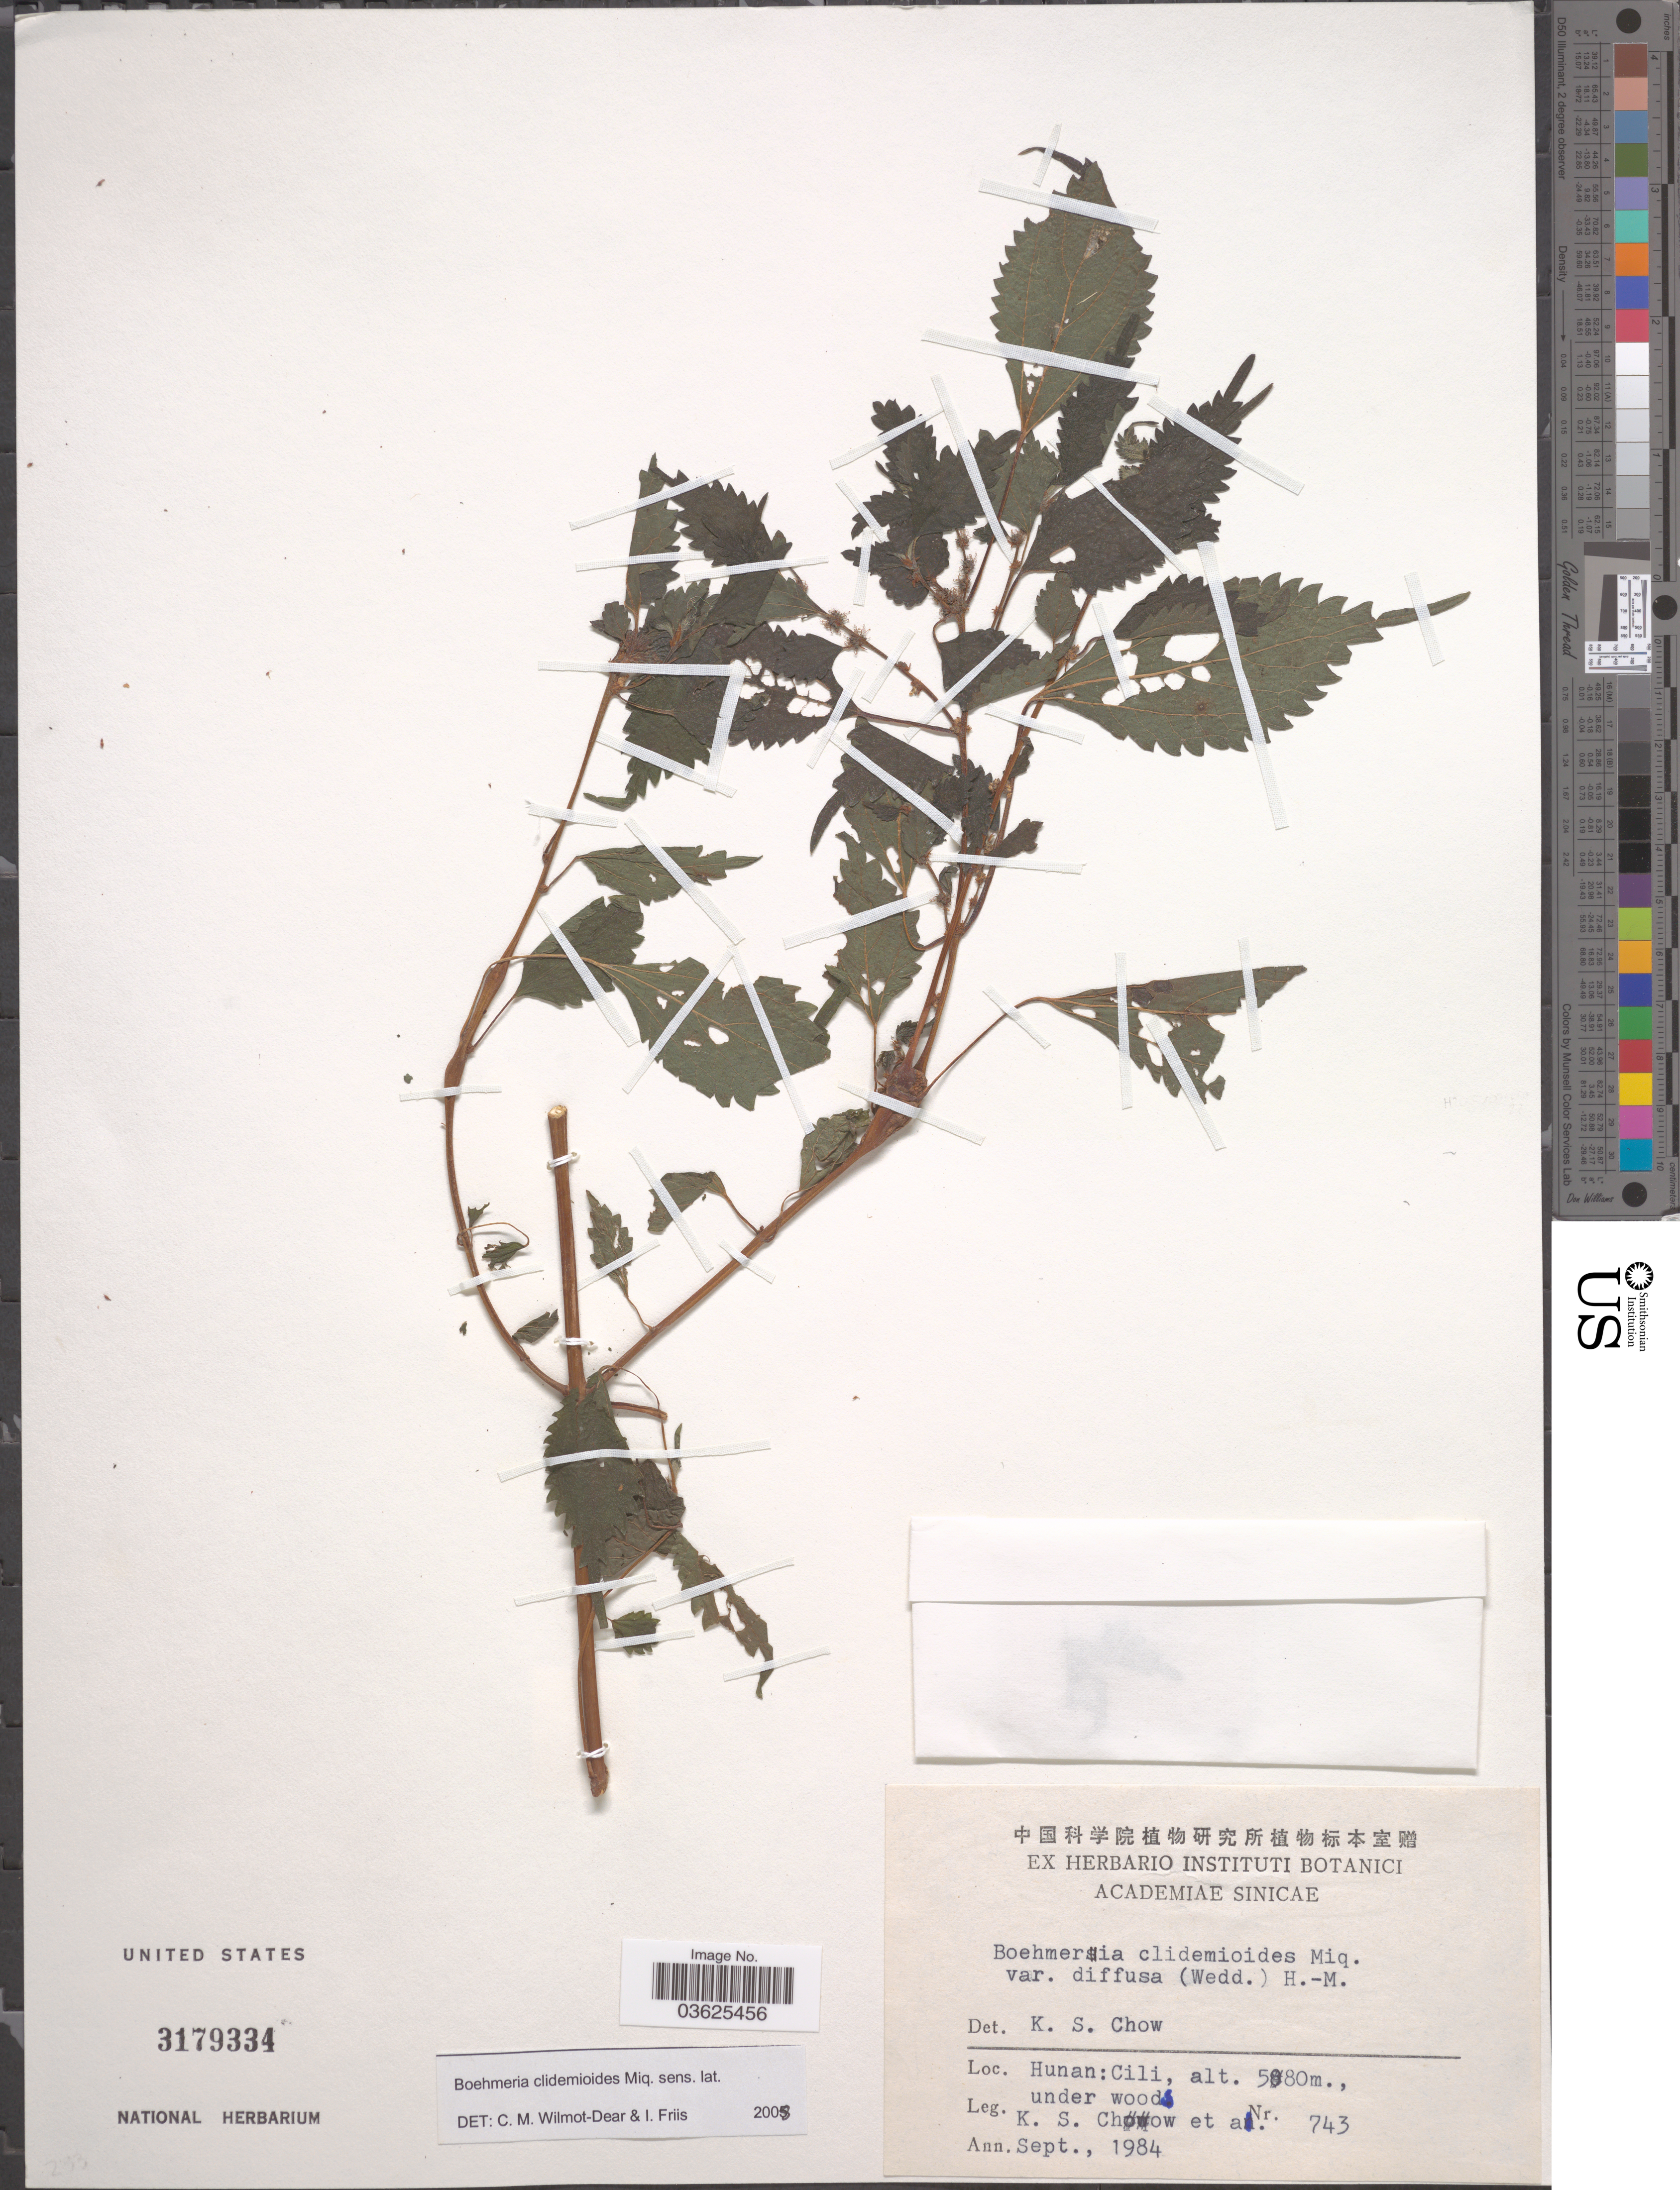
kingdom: Plantae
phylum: Tracheophyta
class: Magnoliopsida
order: Rosales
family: Urticaceae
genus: Boehmeria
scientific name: Boehmeria clidemioides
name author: Miq.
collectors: K. S. Chow & et al.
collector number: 743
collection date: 1984-09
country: China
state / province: Hunan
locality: Cili.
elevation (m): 580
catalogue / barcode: US 3179334